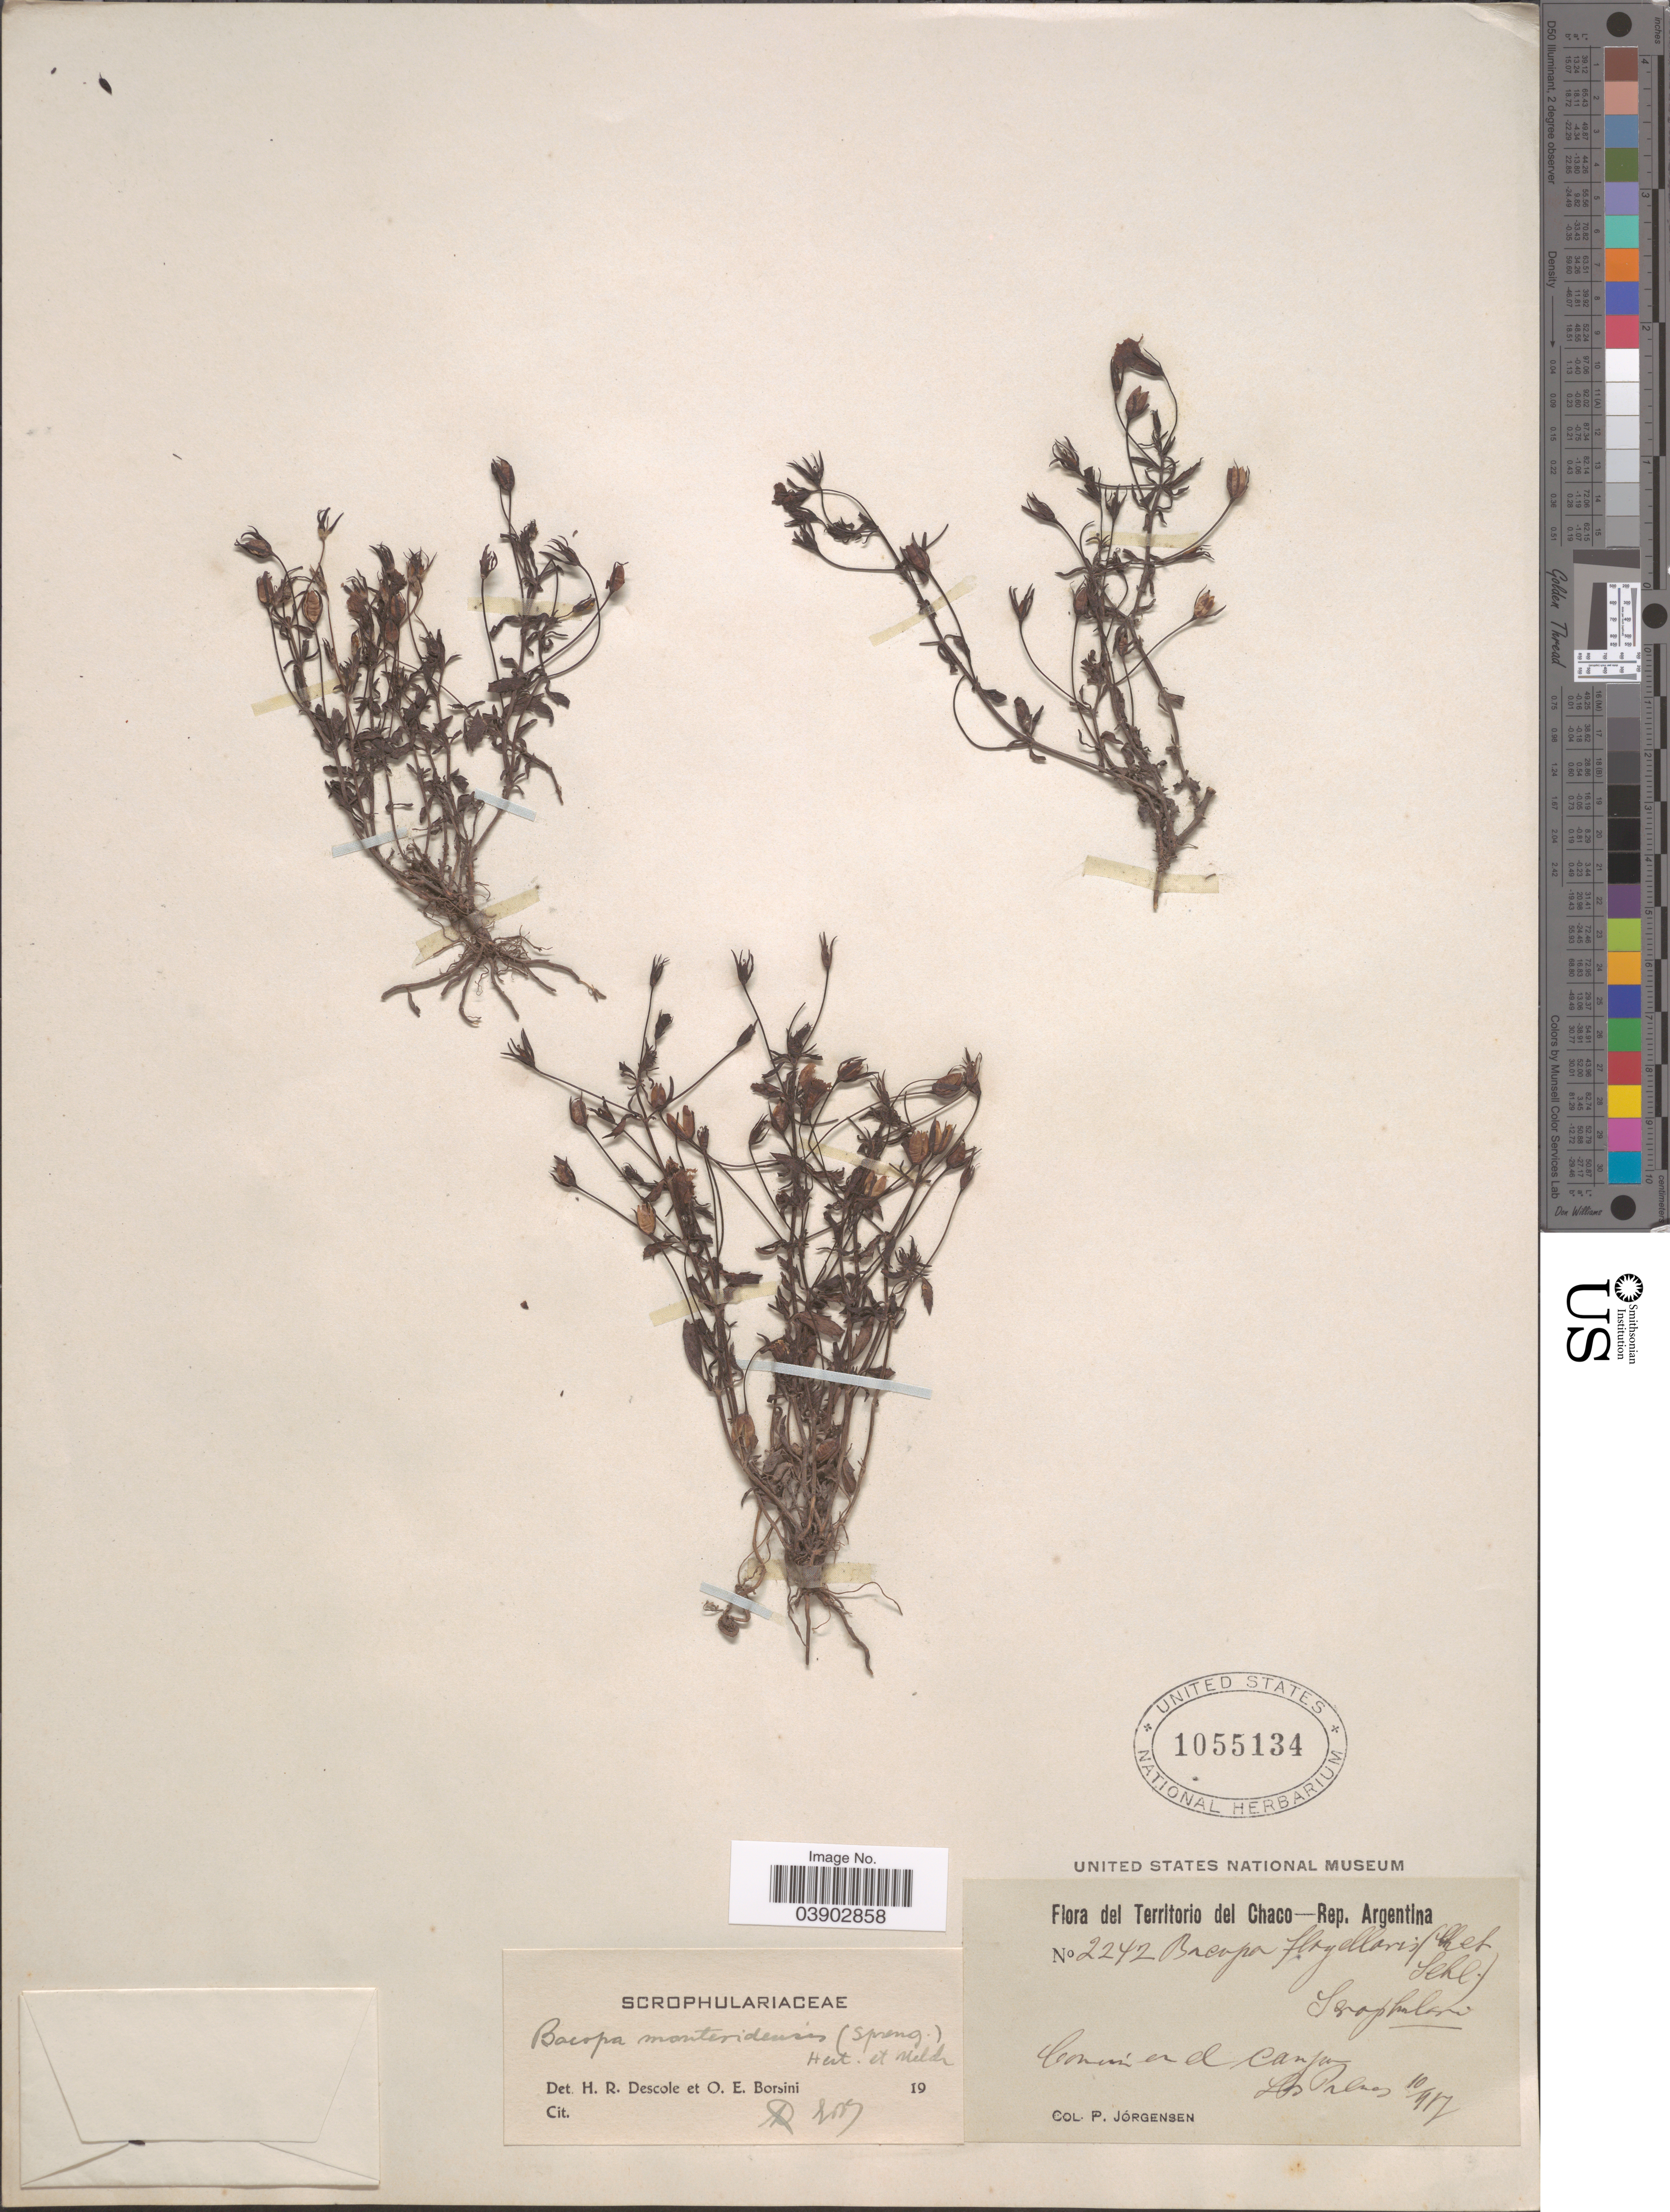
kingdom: Plantae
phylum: Tracheophyta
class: Magnoliopsida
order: Lamiales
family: Plantaginaceae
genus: Mecardonia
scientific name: Mecardonia flagellaris subsp. flagellaris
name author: (Cham. & Schltdl.) Rossow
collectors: P. Jörgensen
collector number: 2242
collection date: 1917-10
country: Argentina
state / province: Chaco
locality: Común en el Canyon. Las Palmas.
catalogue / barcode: US 1055134